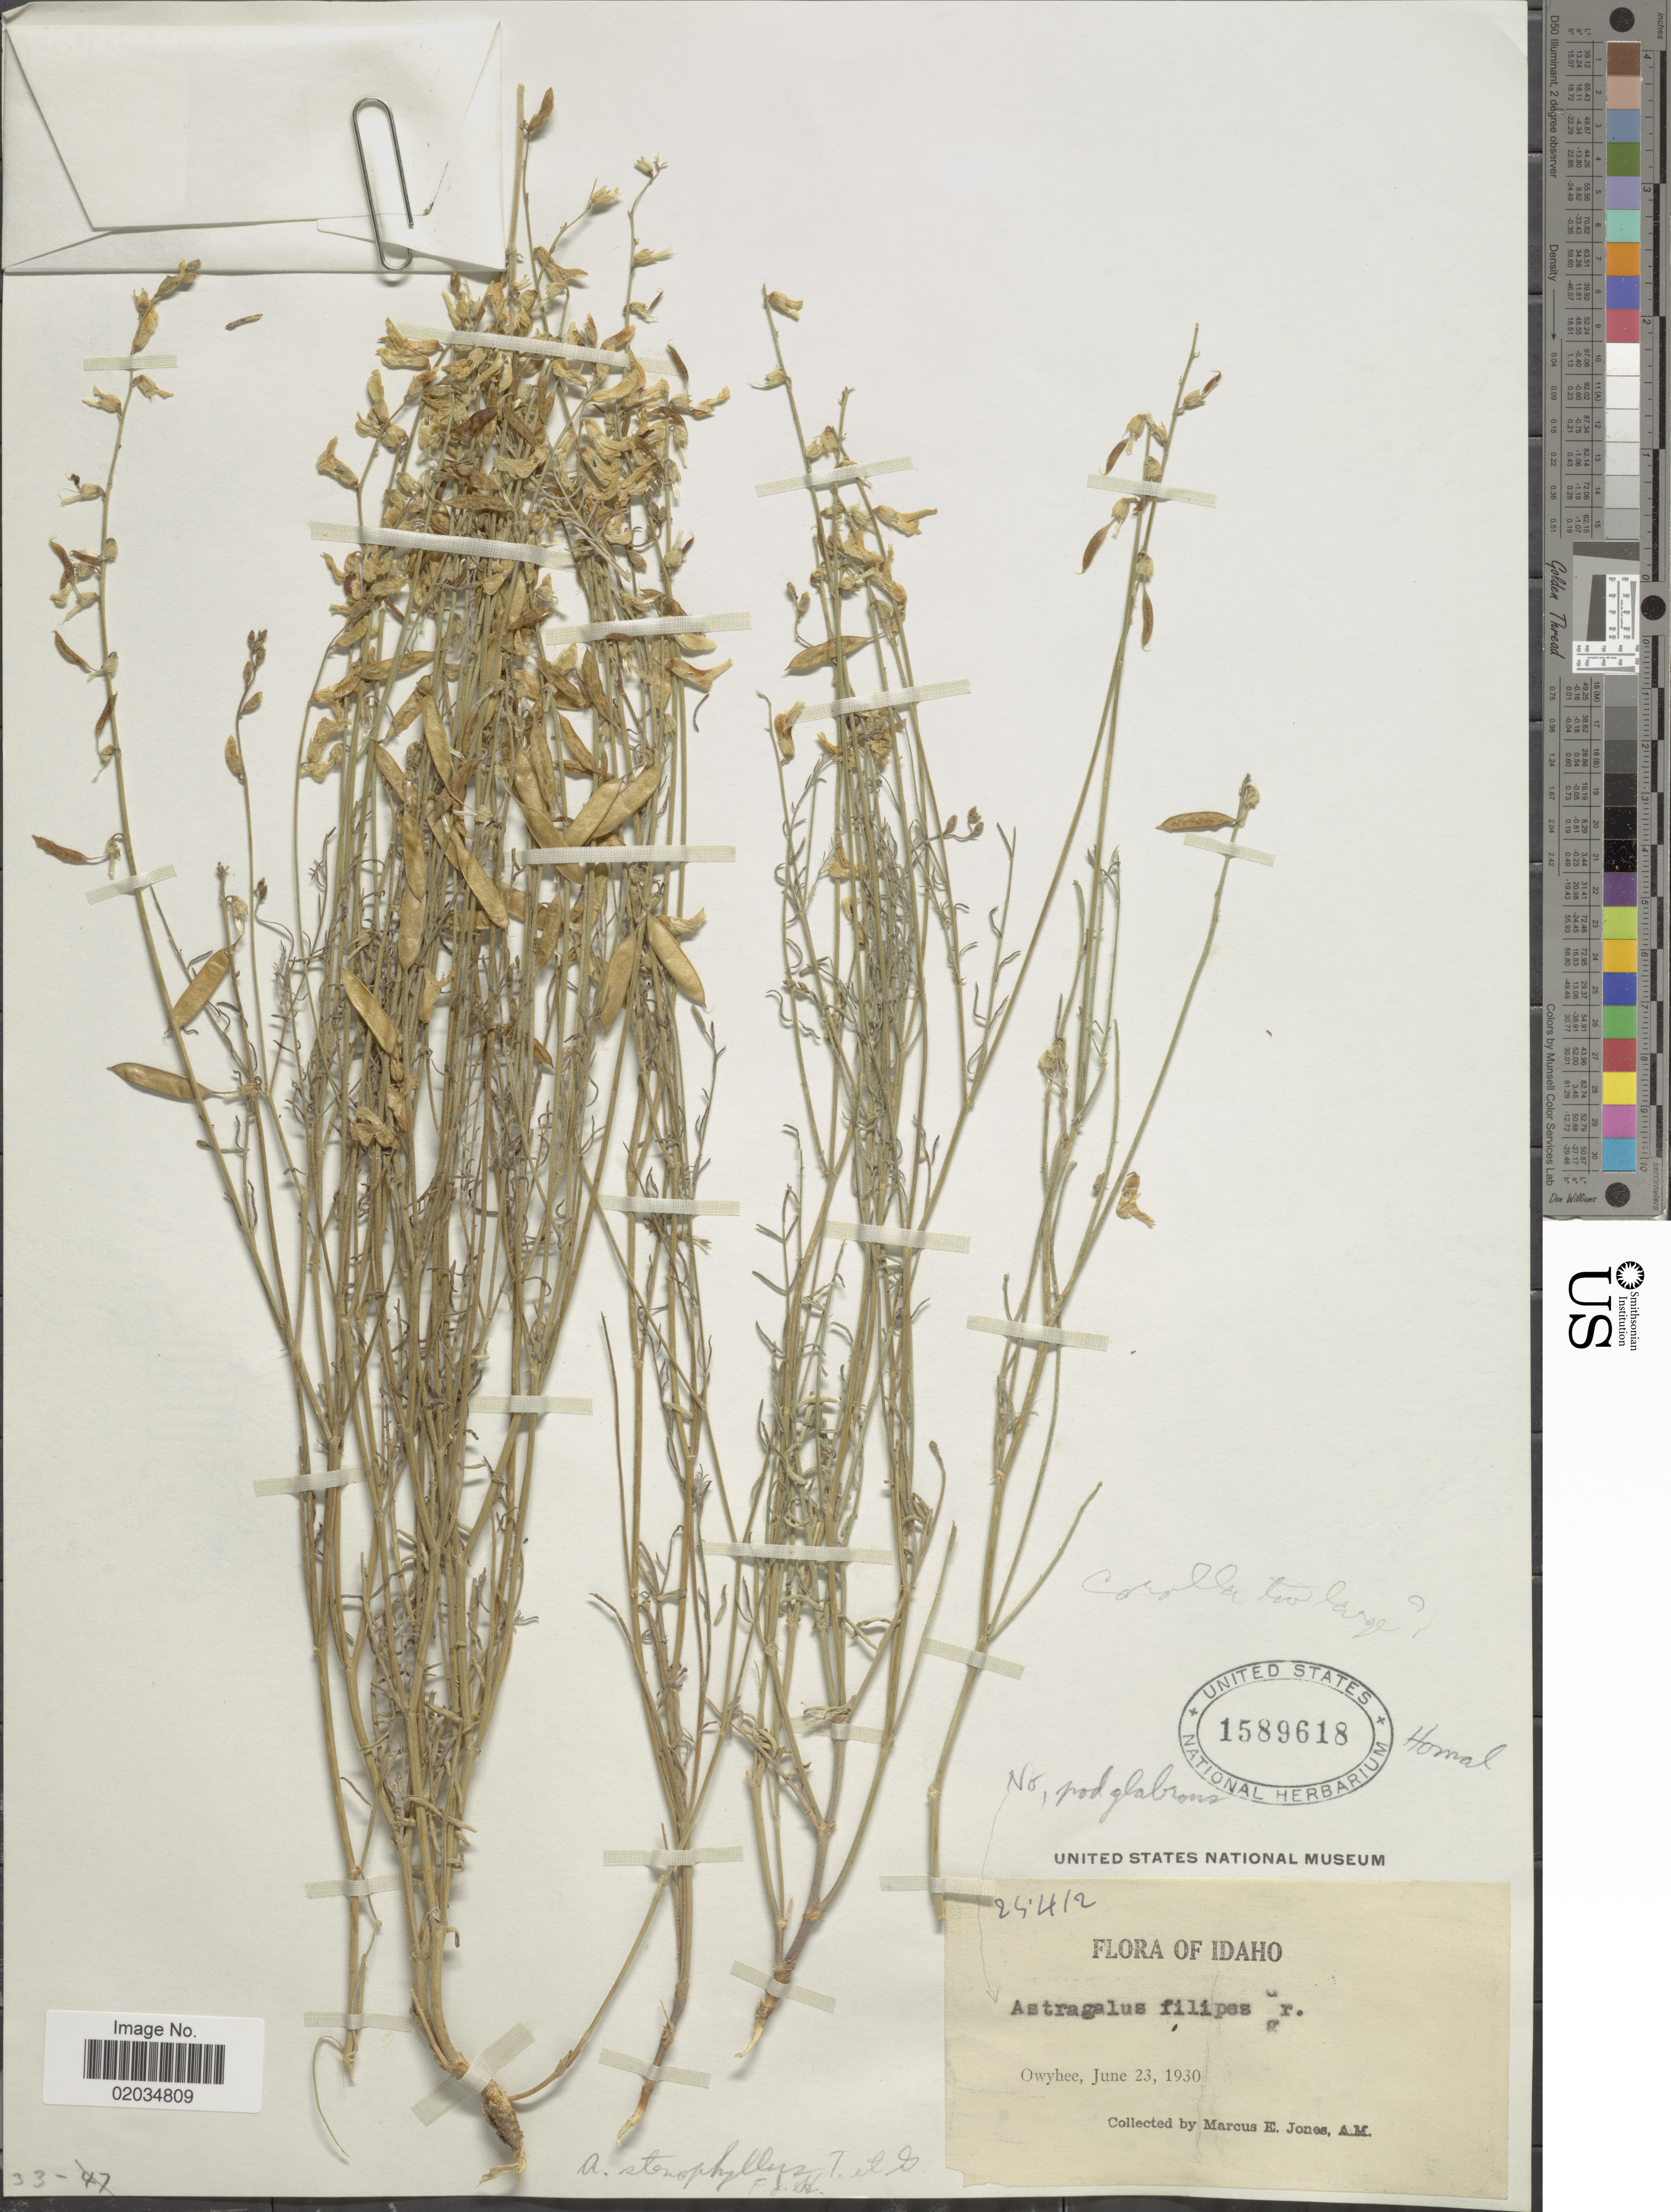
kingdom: Plantae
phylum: Tracheophyta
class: Magnoliopsida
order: Fabales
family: Fabaceae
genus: Astragalus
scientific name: Astragalus stenophyllus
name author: Torr. & A. Gray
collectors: M. E. Jones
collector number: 25412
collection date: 1930-06-23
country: United States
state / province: Idaho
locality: Owyhee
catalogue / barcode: US 1589618